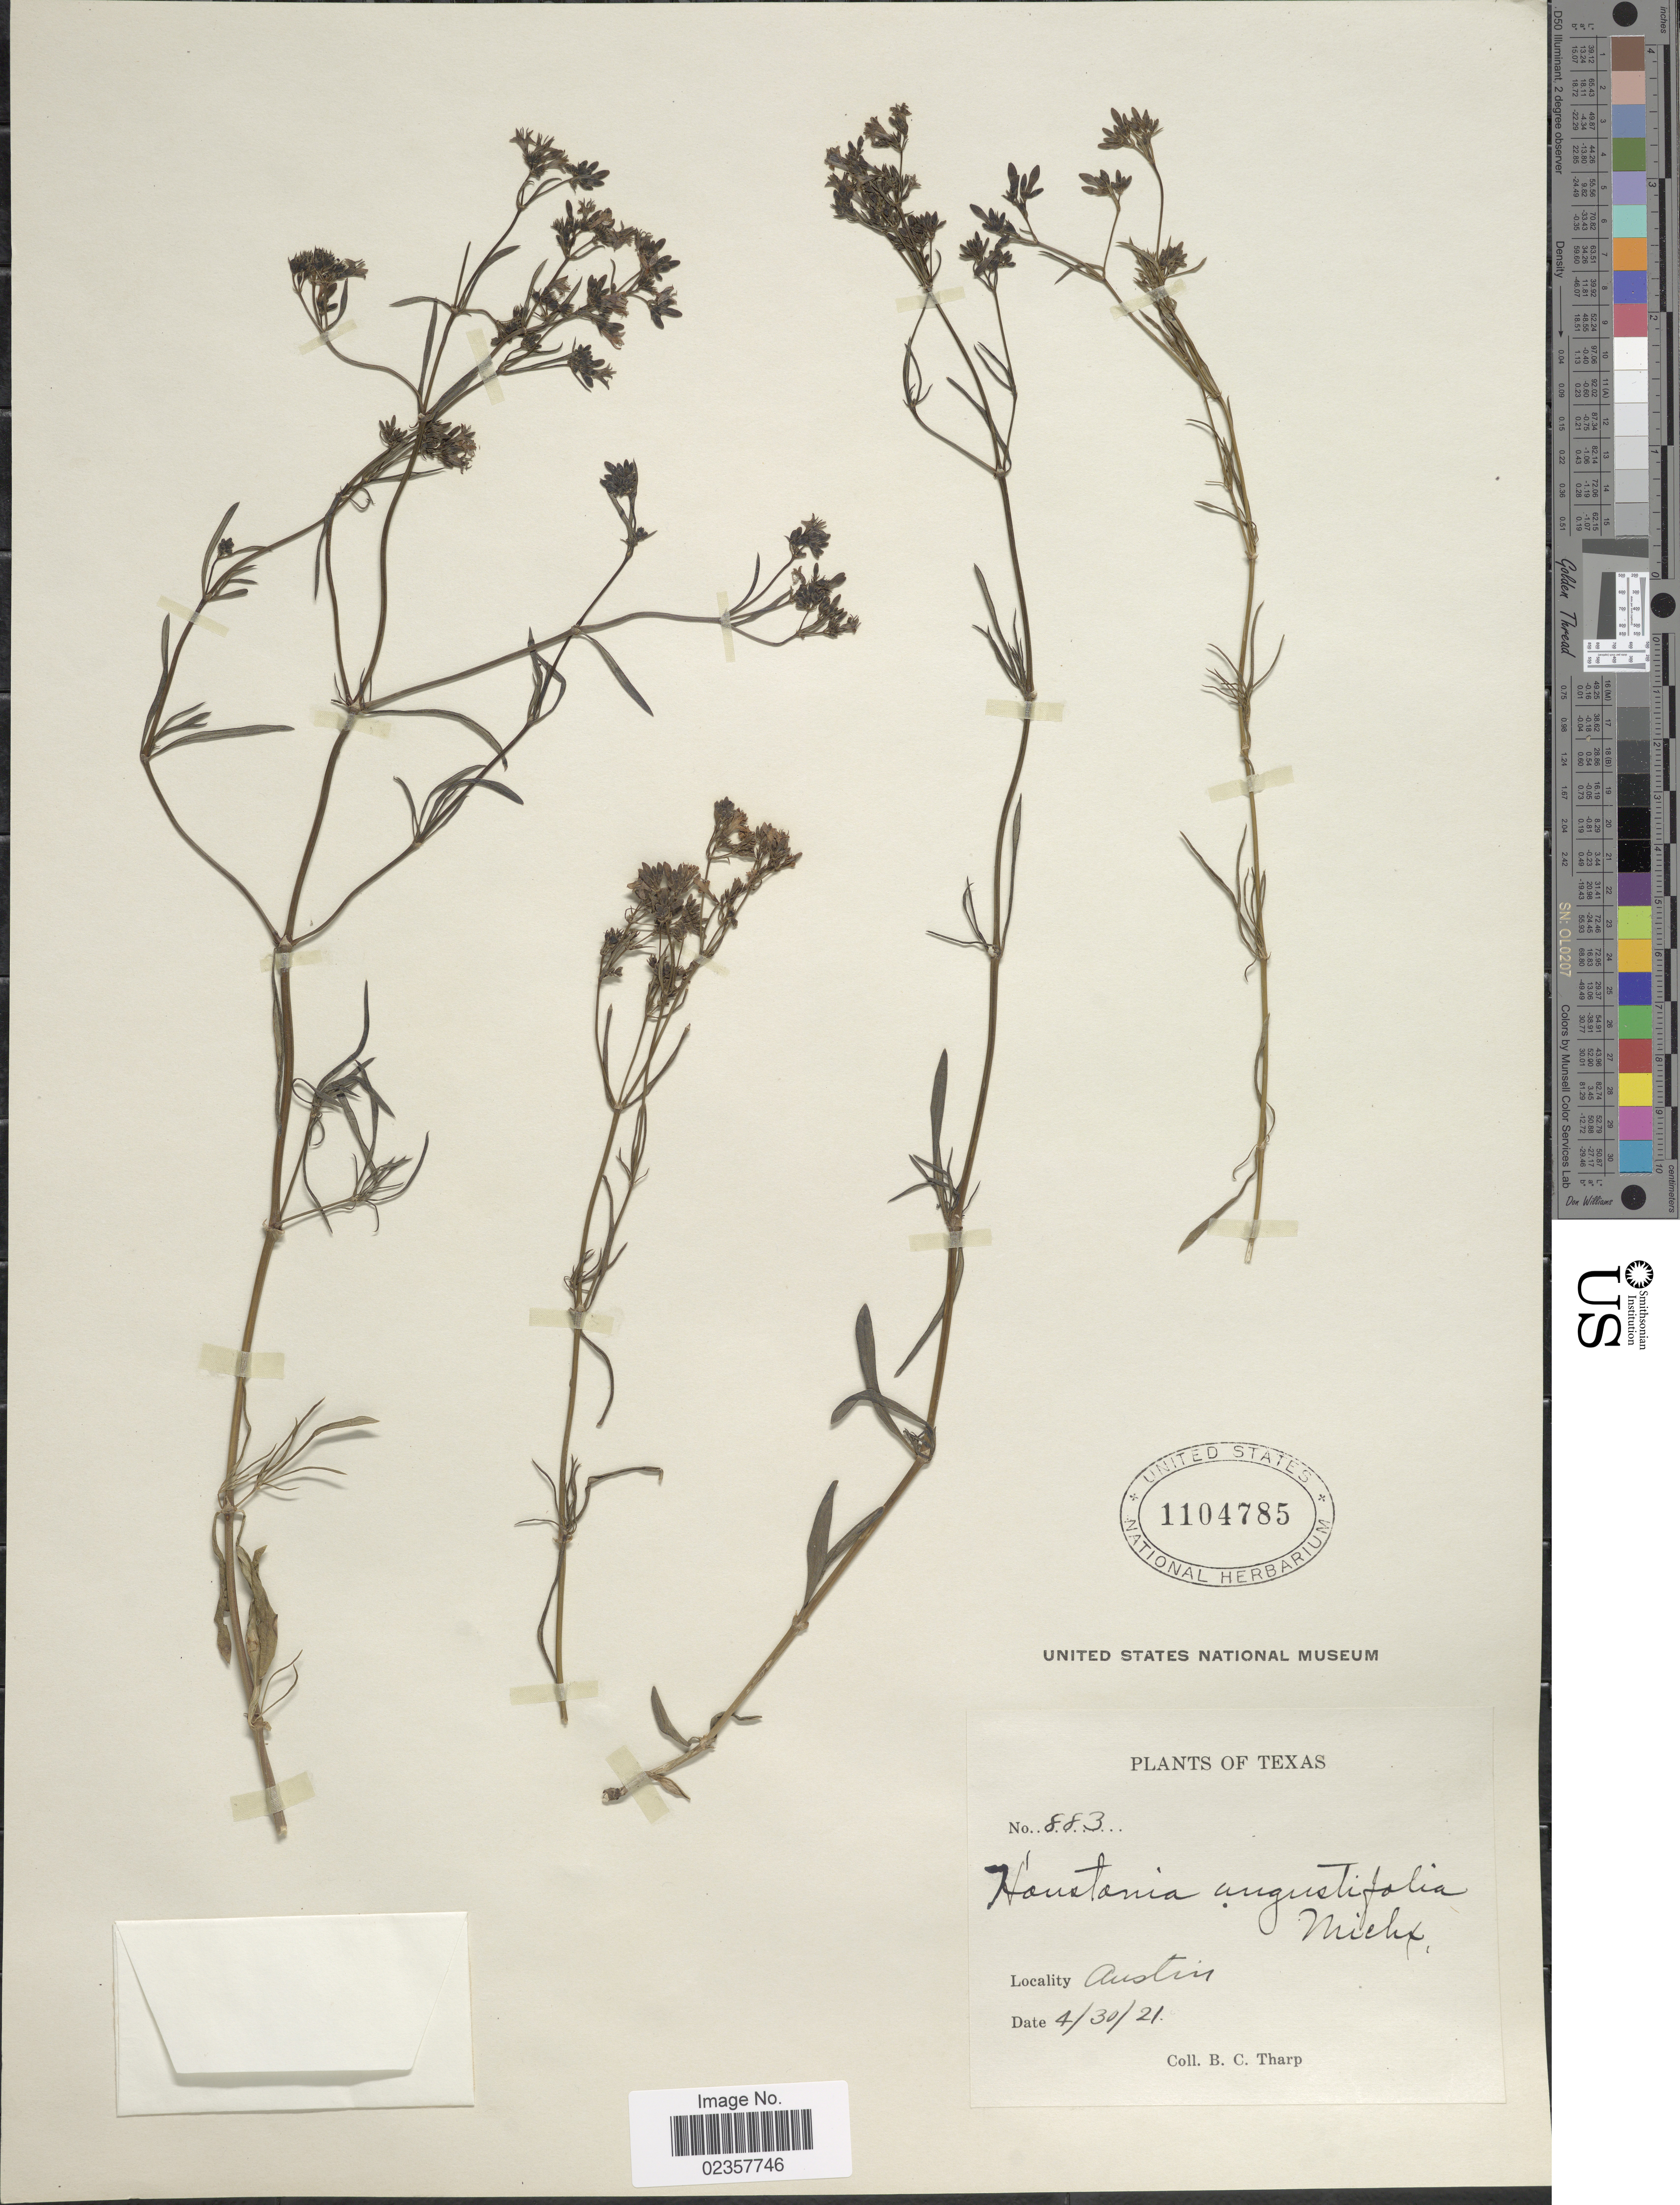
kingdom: Plantae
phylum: Tracheophyta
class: Magnoliopsida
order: Gentianales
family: Rubiaceae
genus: Houstonia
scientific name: Houstonia nigricans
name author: (Lam.) Fernald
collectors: B. C. Tharp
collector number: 883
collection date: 1921-04-30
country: United States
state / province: Texas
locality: Austin.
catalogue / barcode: US 1104785